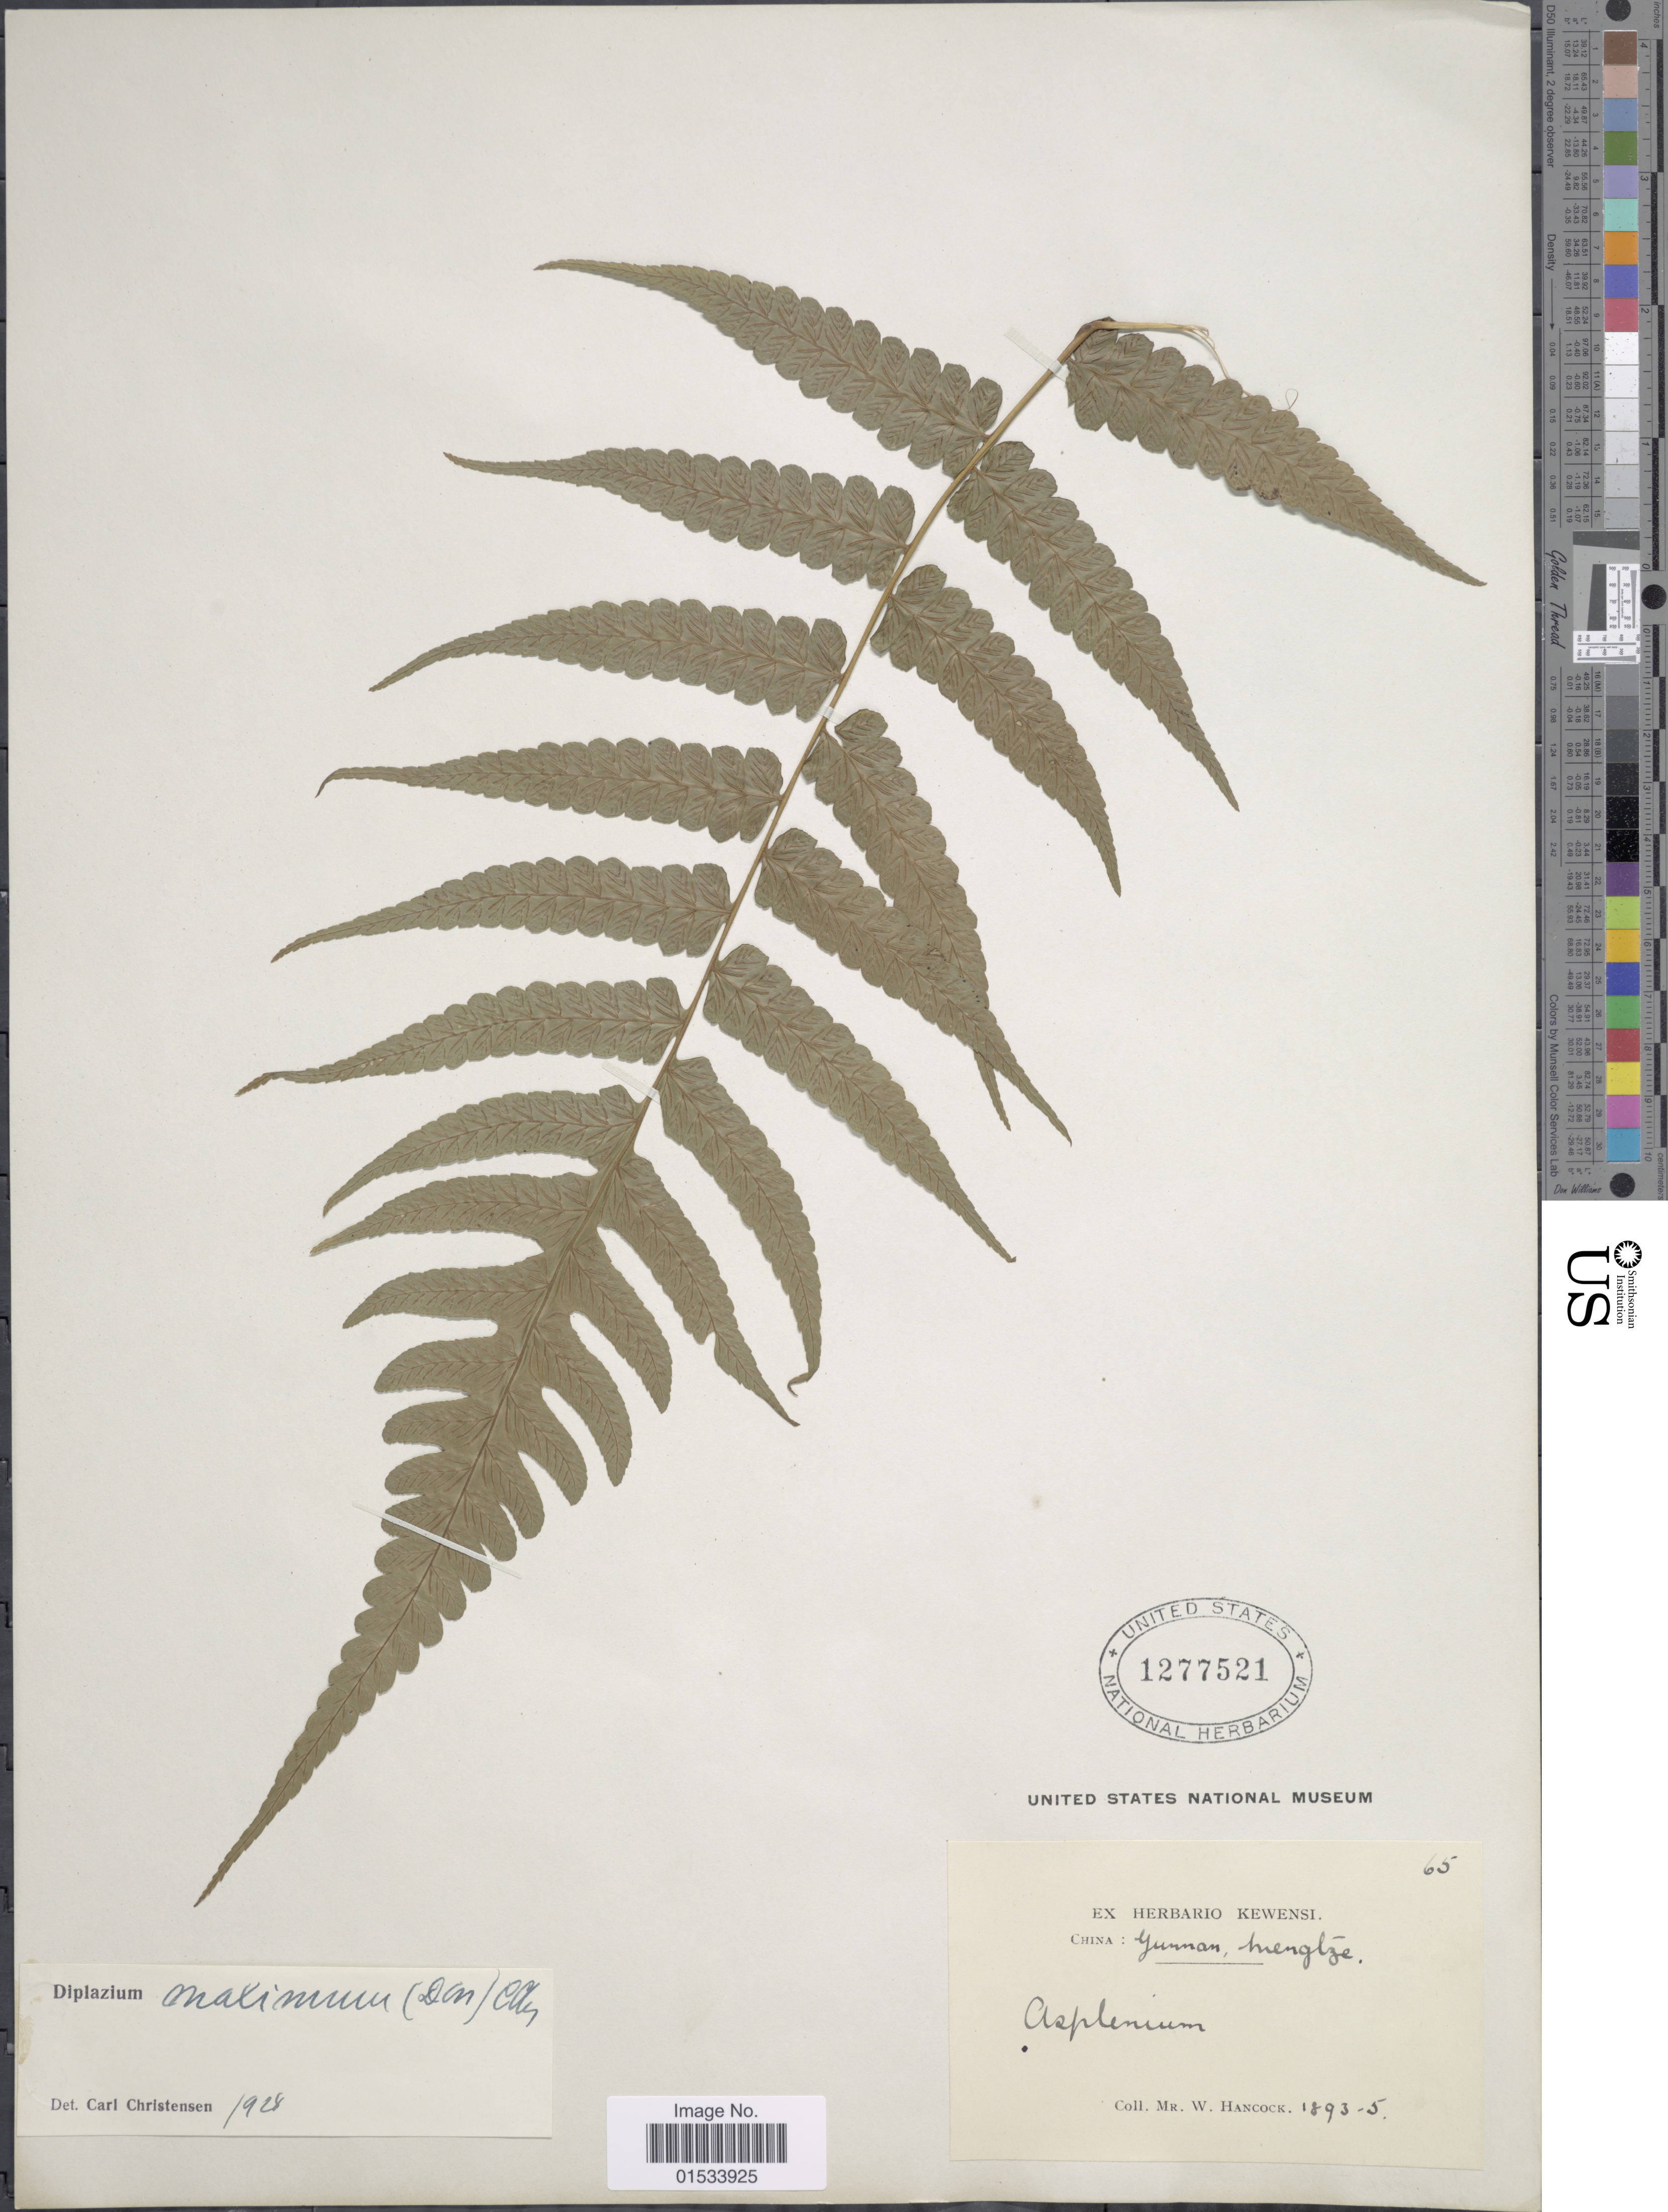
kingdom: Plantae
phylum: Tracheophyta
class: Polypodiopsida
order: Polypodiales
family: Athyriaceae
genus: Diplazium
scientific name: Diplazium maximum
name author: (D. Don) C. Chr.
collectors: W. Hancock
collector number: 65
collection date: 1893/1895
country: China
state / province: Yunnan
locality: Mengtze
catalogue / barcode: US 1277521